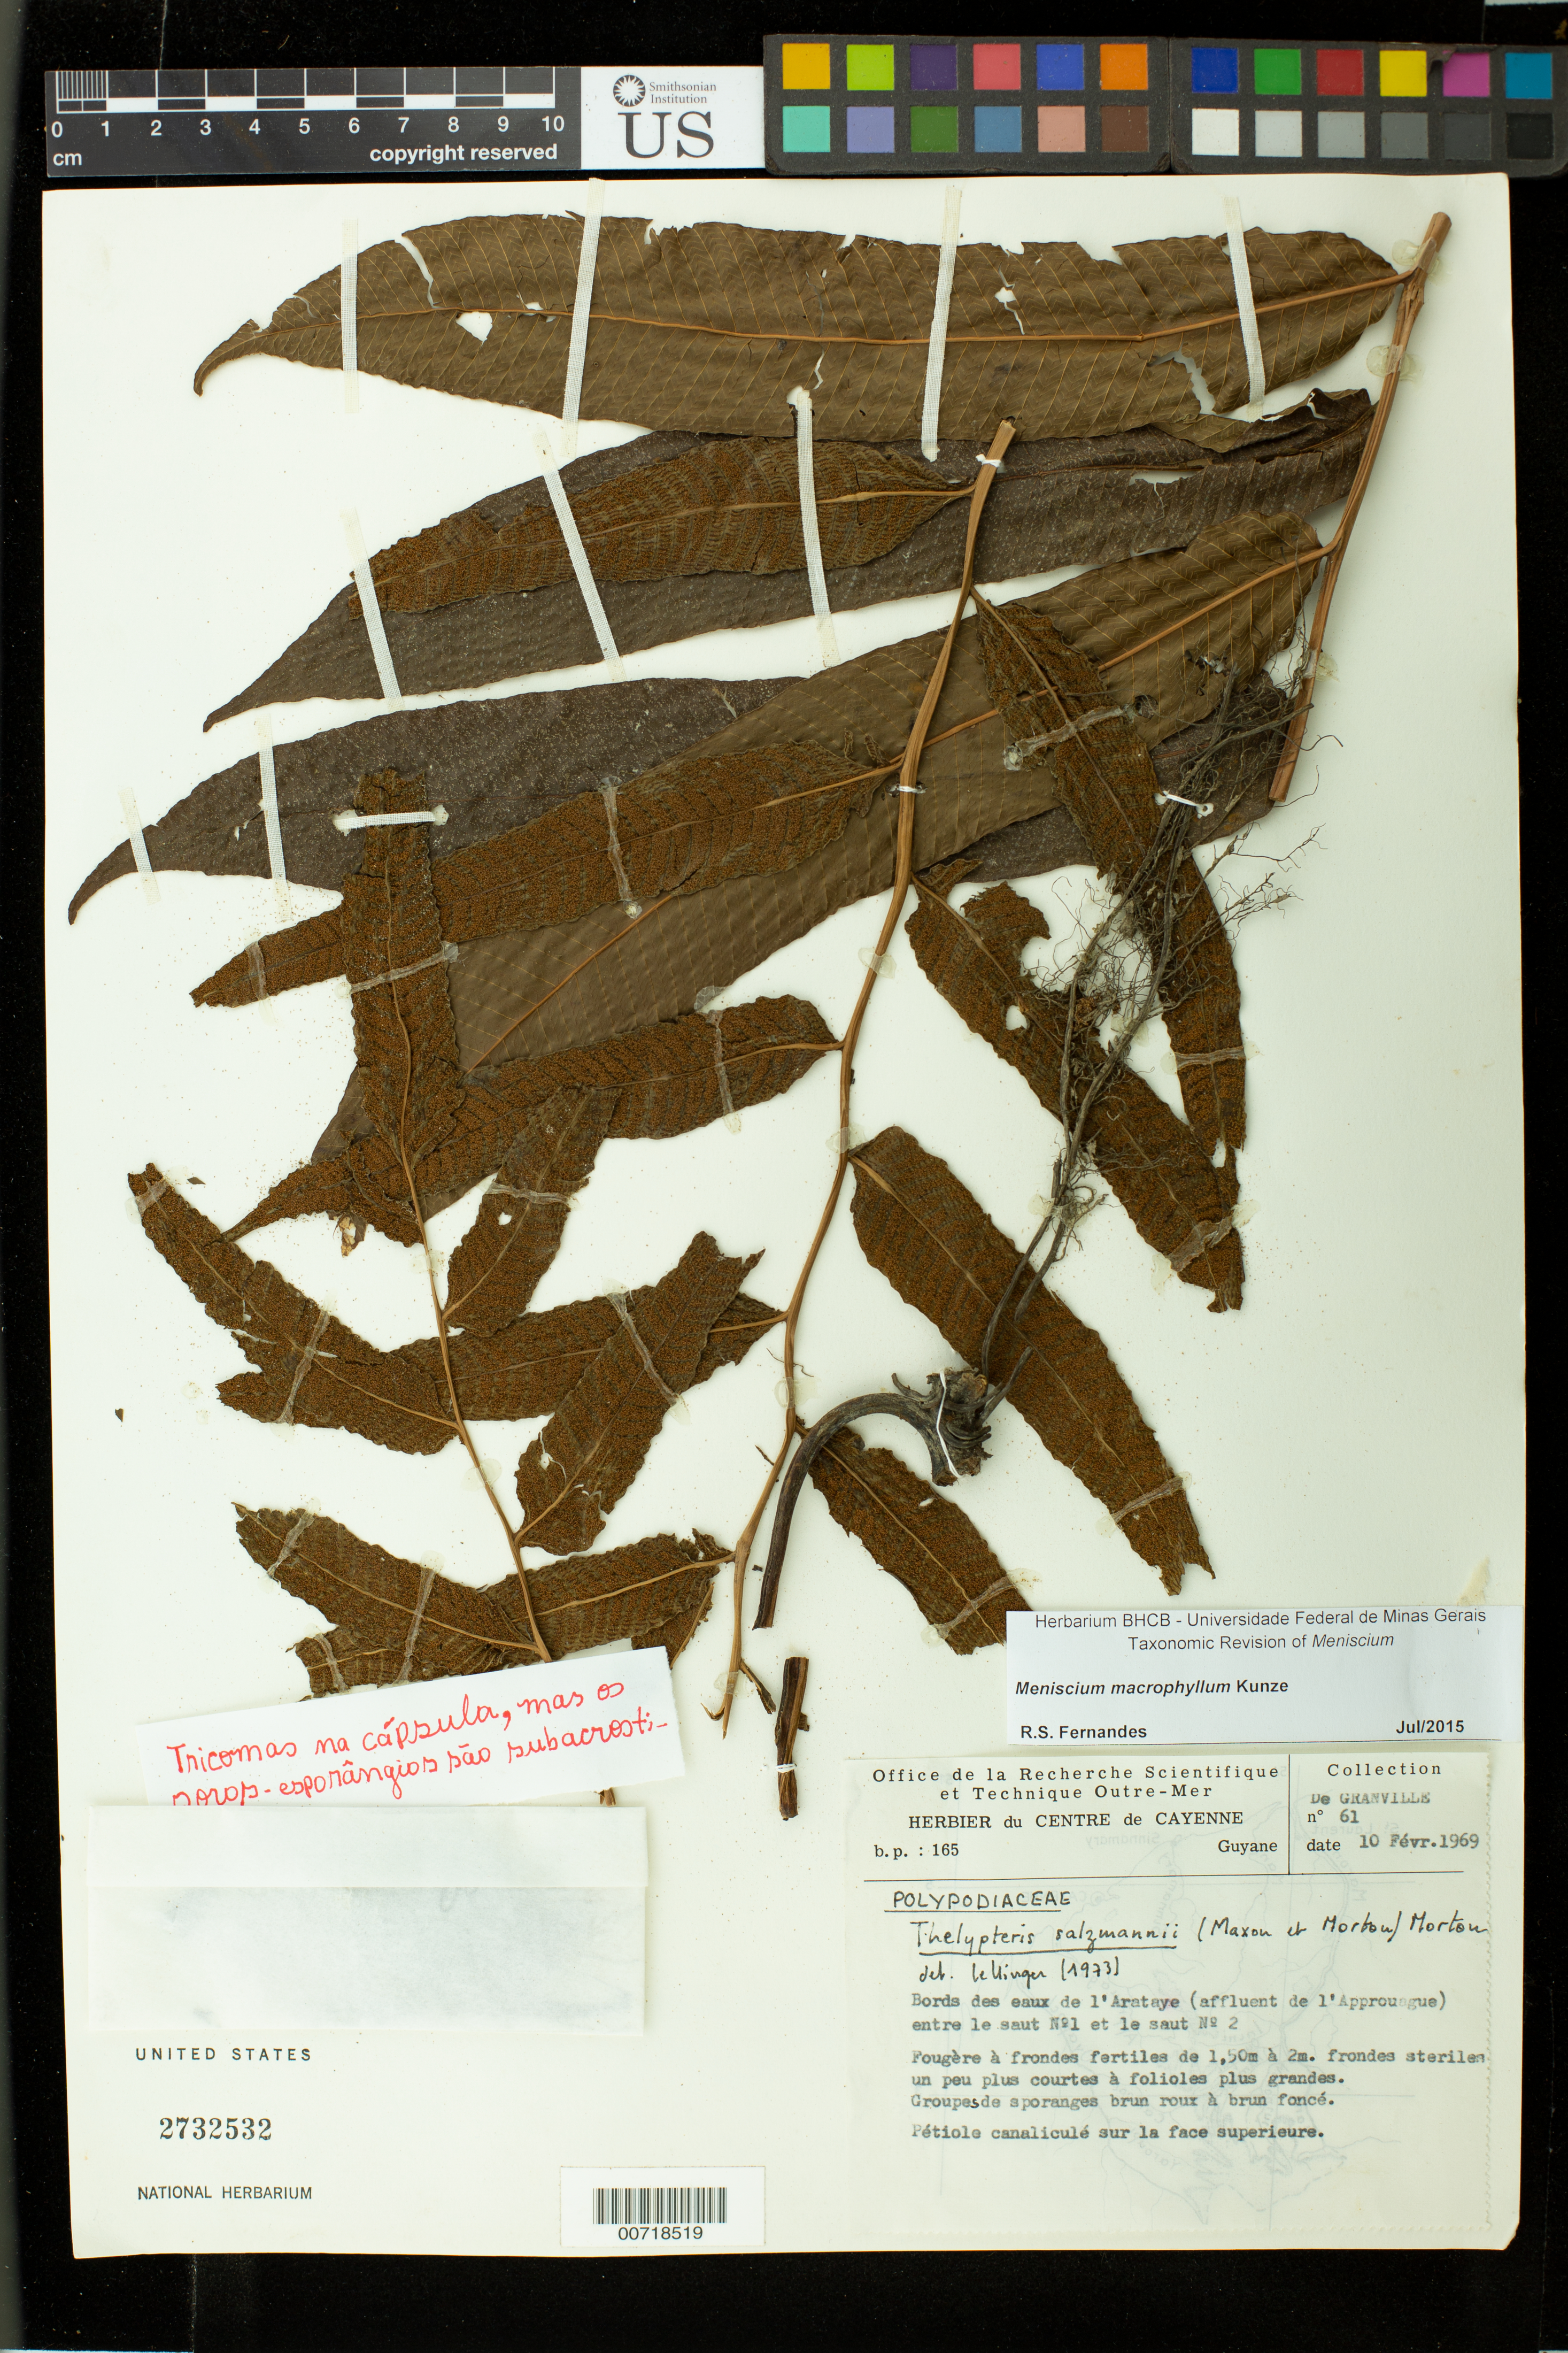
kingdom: Plantae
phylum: Tracheophyta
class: Polypodiopsida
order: Polypodiales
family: Thelypteridaceae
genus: Meniscium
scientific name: Meniscium macrophyllum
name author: Kunze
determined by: Fernandes, R. S.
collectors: J.-J. de Granville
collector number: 61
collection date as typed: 10-Feb-69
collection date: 1969-02-10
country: French Guiana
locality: Arataye R. (affluent de l'Approuague), entre saut Nr 1-le saut Nr 2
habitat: Along river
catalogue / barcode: US 2732532